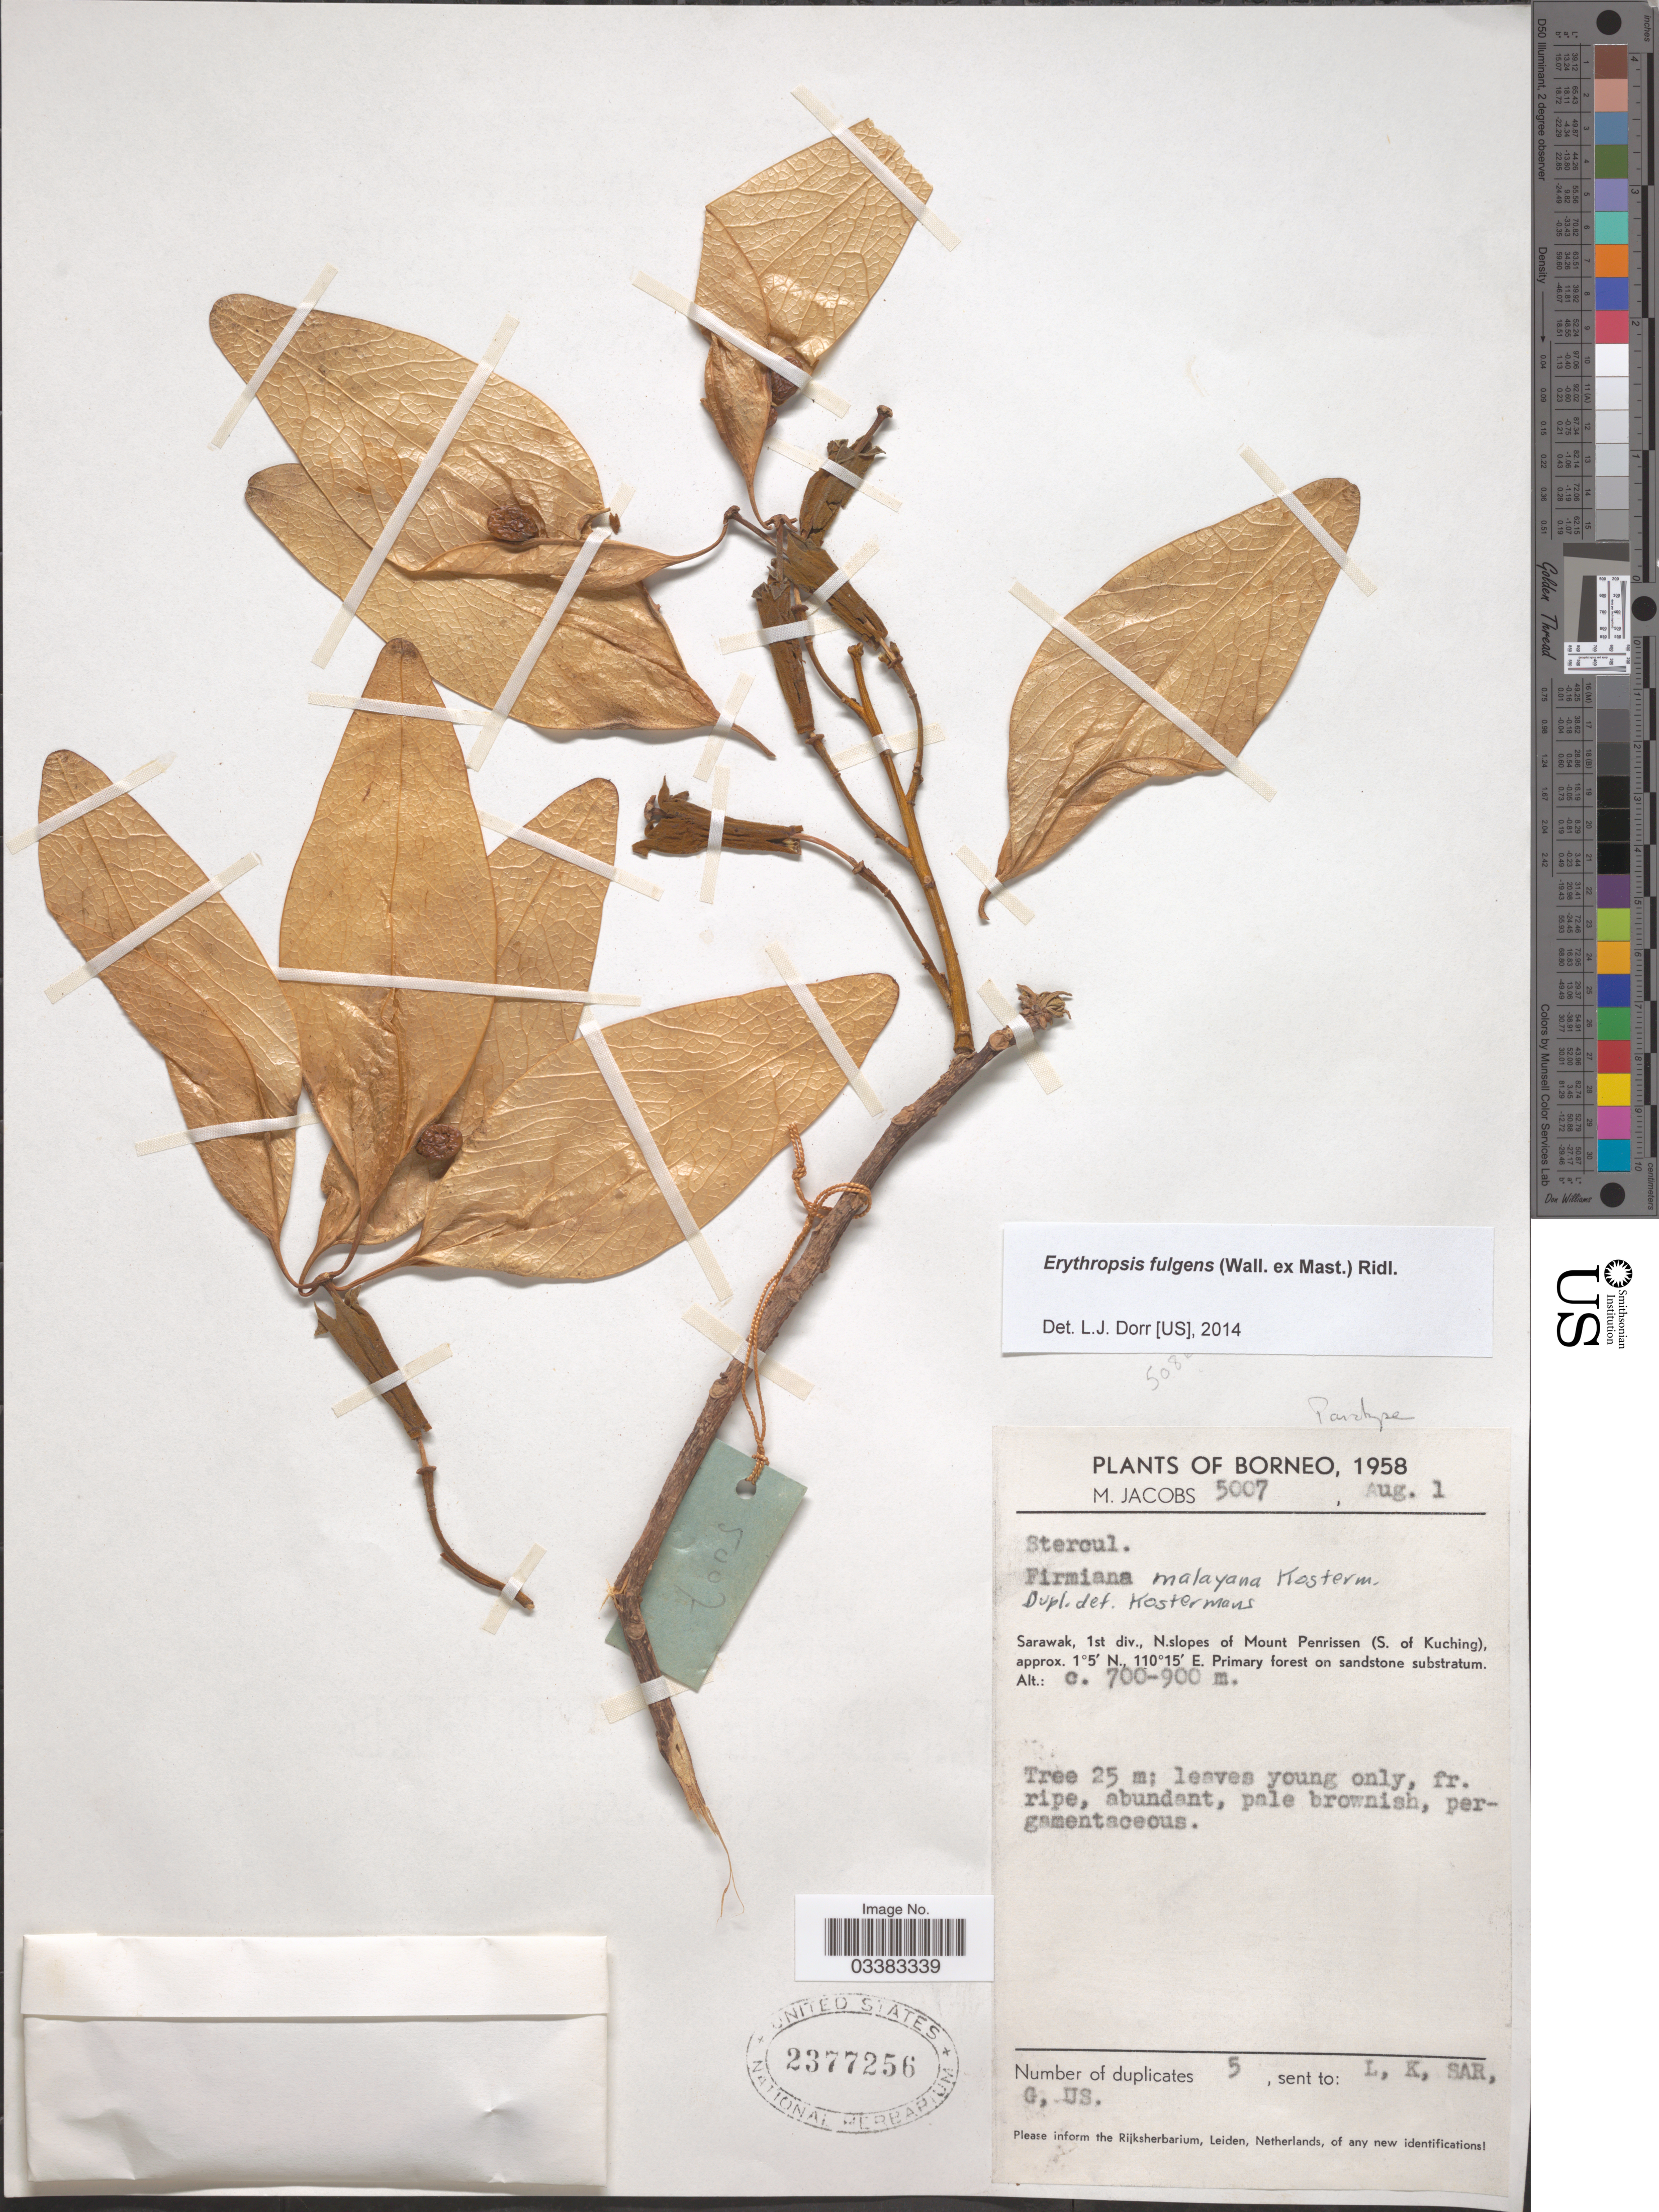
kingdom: Plantae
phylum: Tracheophyta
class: Magnoliopsida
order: Malvales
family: Malvaceae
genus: Erythropsis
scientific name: Erythropsis fulgens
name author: (Mast.) Ridl.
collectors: M. Jacobs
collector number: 5007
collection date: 1958-08-01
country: Malaysia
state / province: Sarawak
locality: Borneo. 1st div., N. slopes of Mount Penrissen (S. of Kuching).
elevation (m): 700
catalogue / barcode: US 2377256